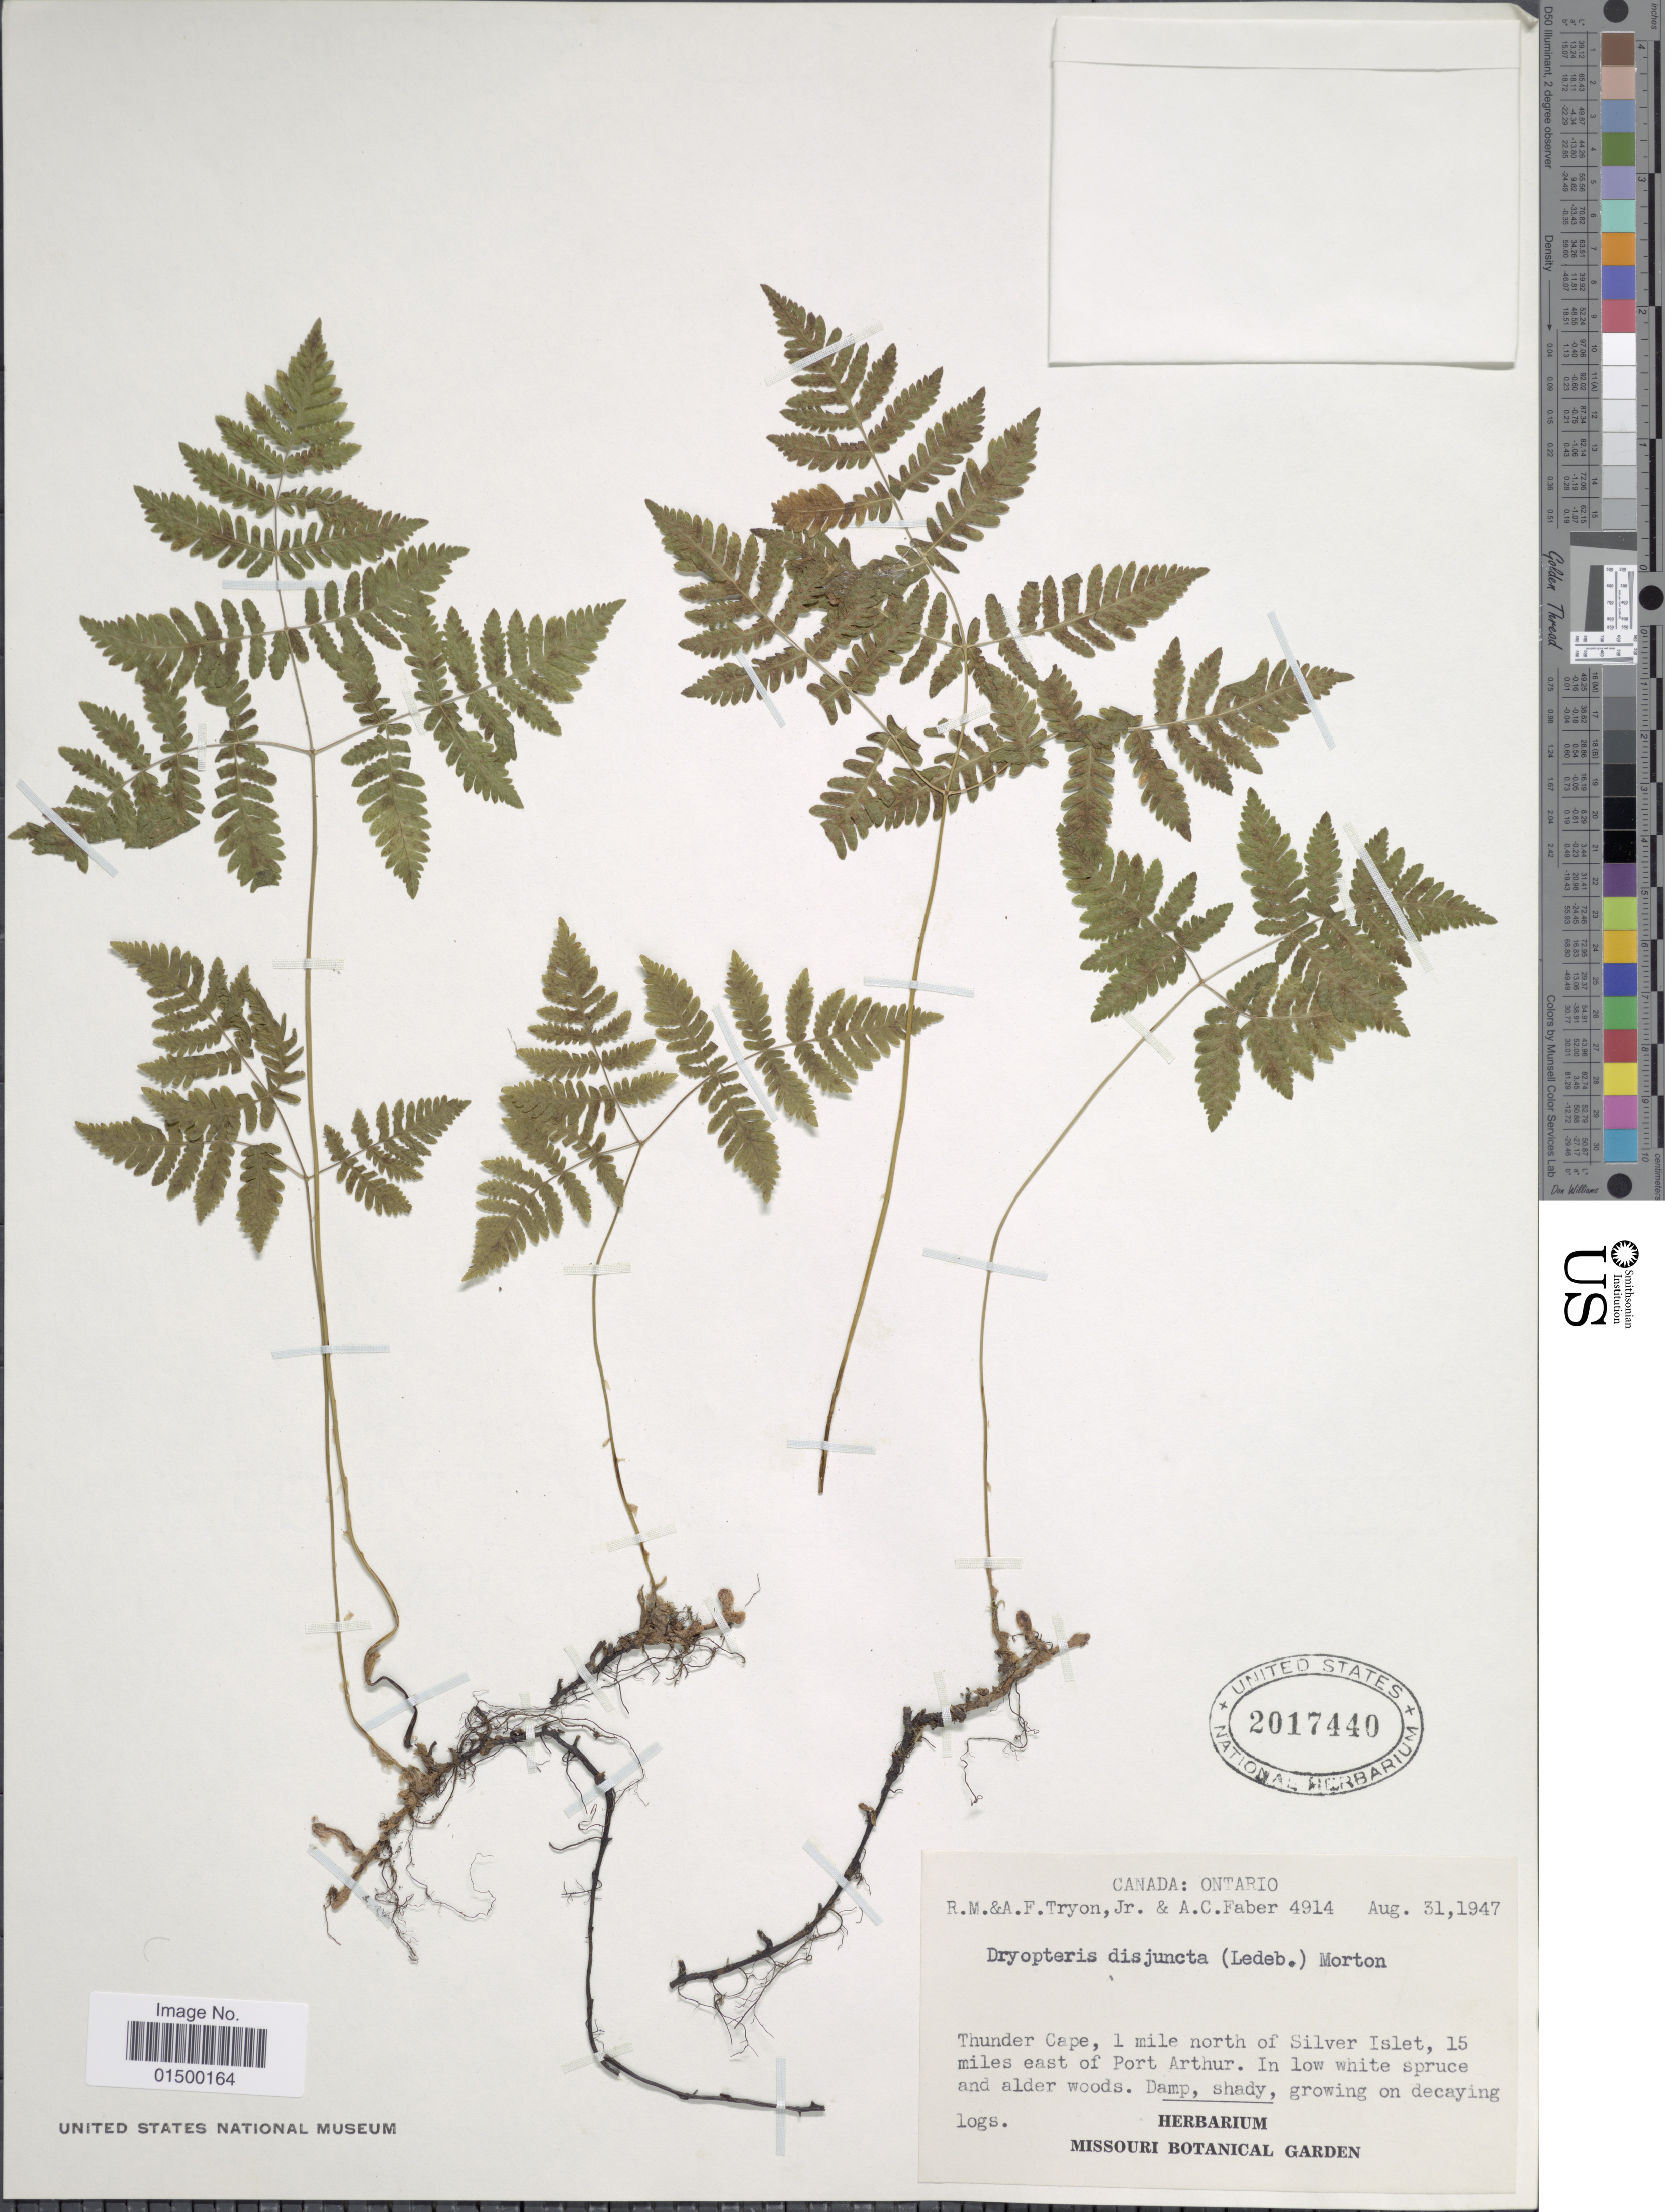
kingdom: Plantae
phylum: Tracheophyta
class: Polypodiopsida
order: Polypodiales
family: Cystopteridaceae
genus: Gymnocarpium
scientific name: Gymnocarpium disjunctum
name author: (Rupr.) Ching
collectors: R. M. Tryon, A. F. Tryon & A. Faber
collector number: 4914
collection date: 1947-08-31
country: Canada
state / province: Ontario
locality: Thunder Cape, 1 mile north of Silver Islet, 15 miles east of Port Arthur.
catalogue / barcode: US 2017440